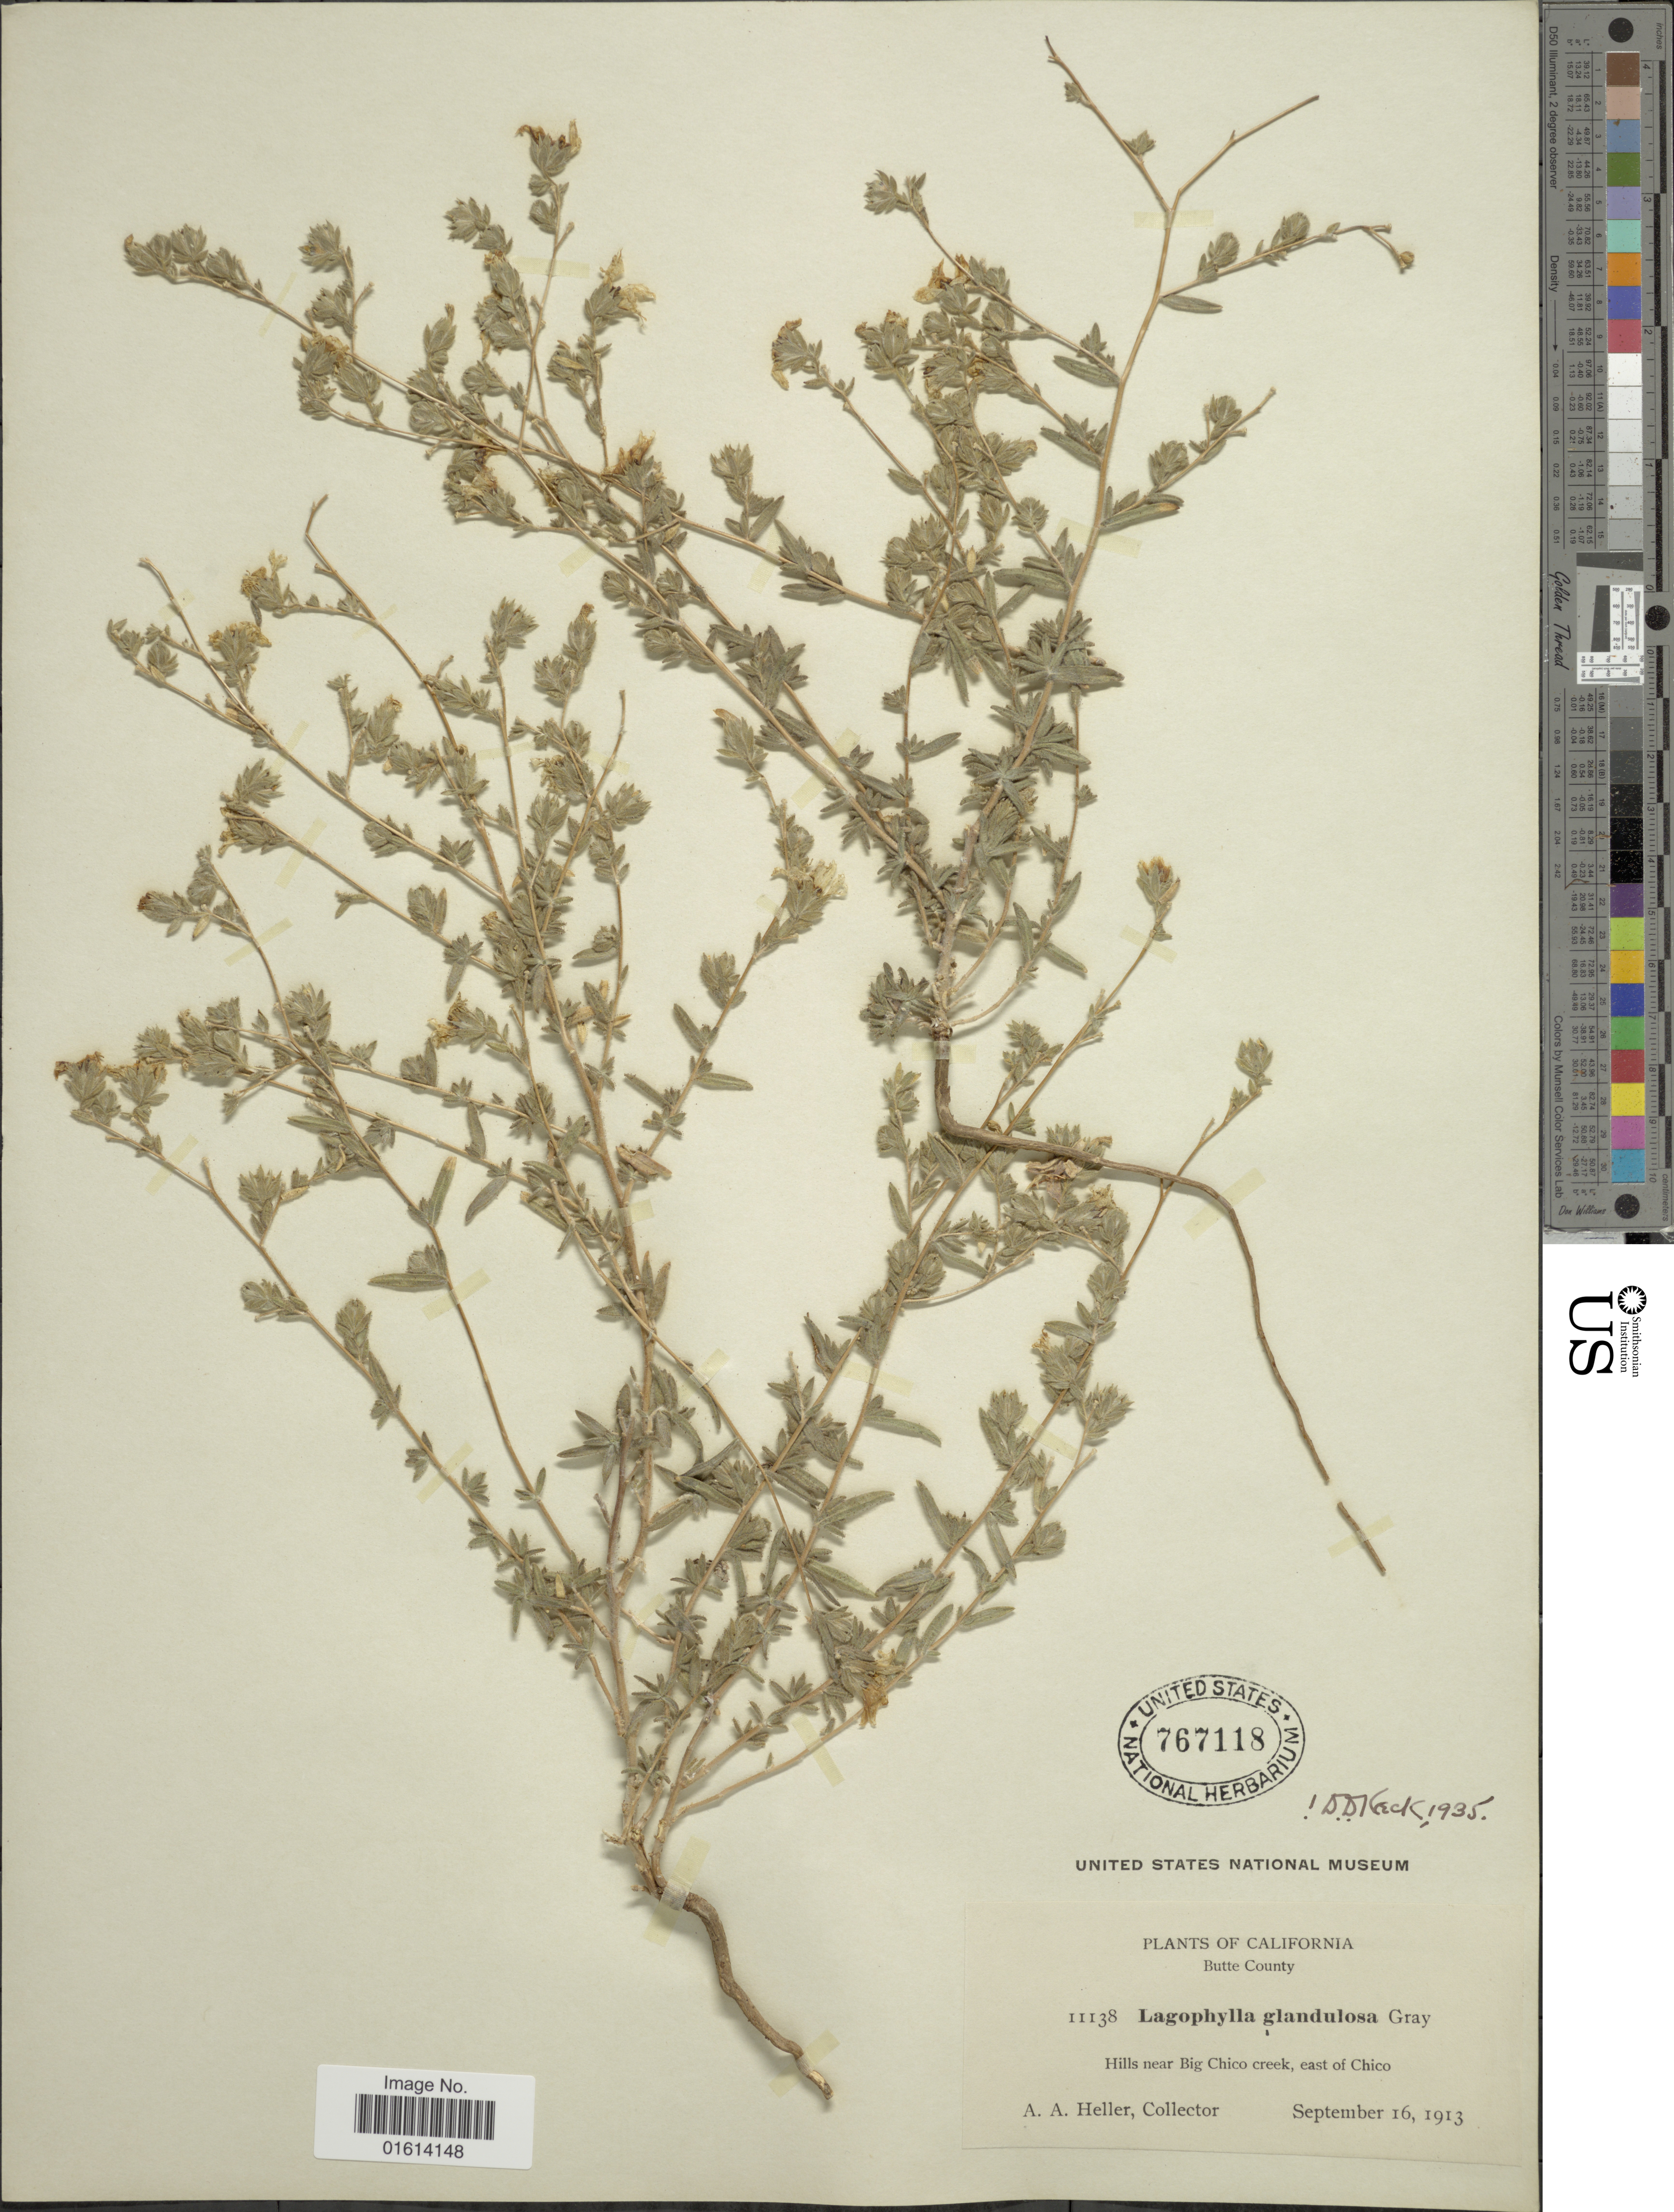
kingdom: Plantae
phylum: Tracheophyta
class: Magnoliopsida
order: Asterales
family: Asteraceae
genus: Lagophylla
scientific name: Lagophylla glandulosa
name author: A. Gray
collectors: A. A. Heller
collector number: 11138*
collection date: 1913-09-16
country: United States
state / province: California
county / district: Butte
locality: Butte County, Hills near Big Chico Creek, east of Chico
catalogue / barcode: US 767118